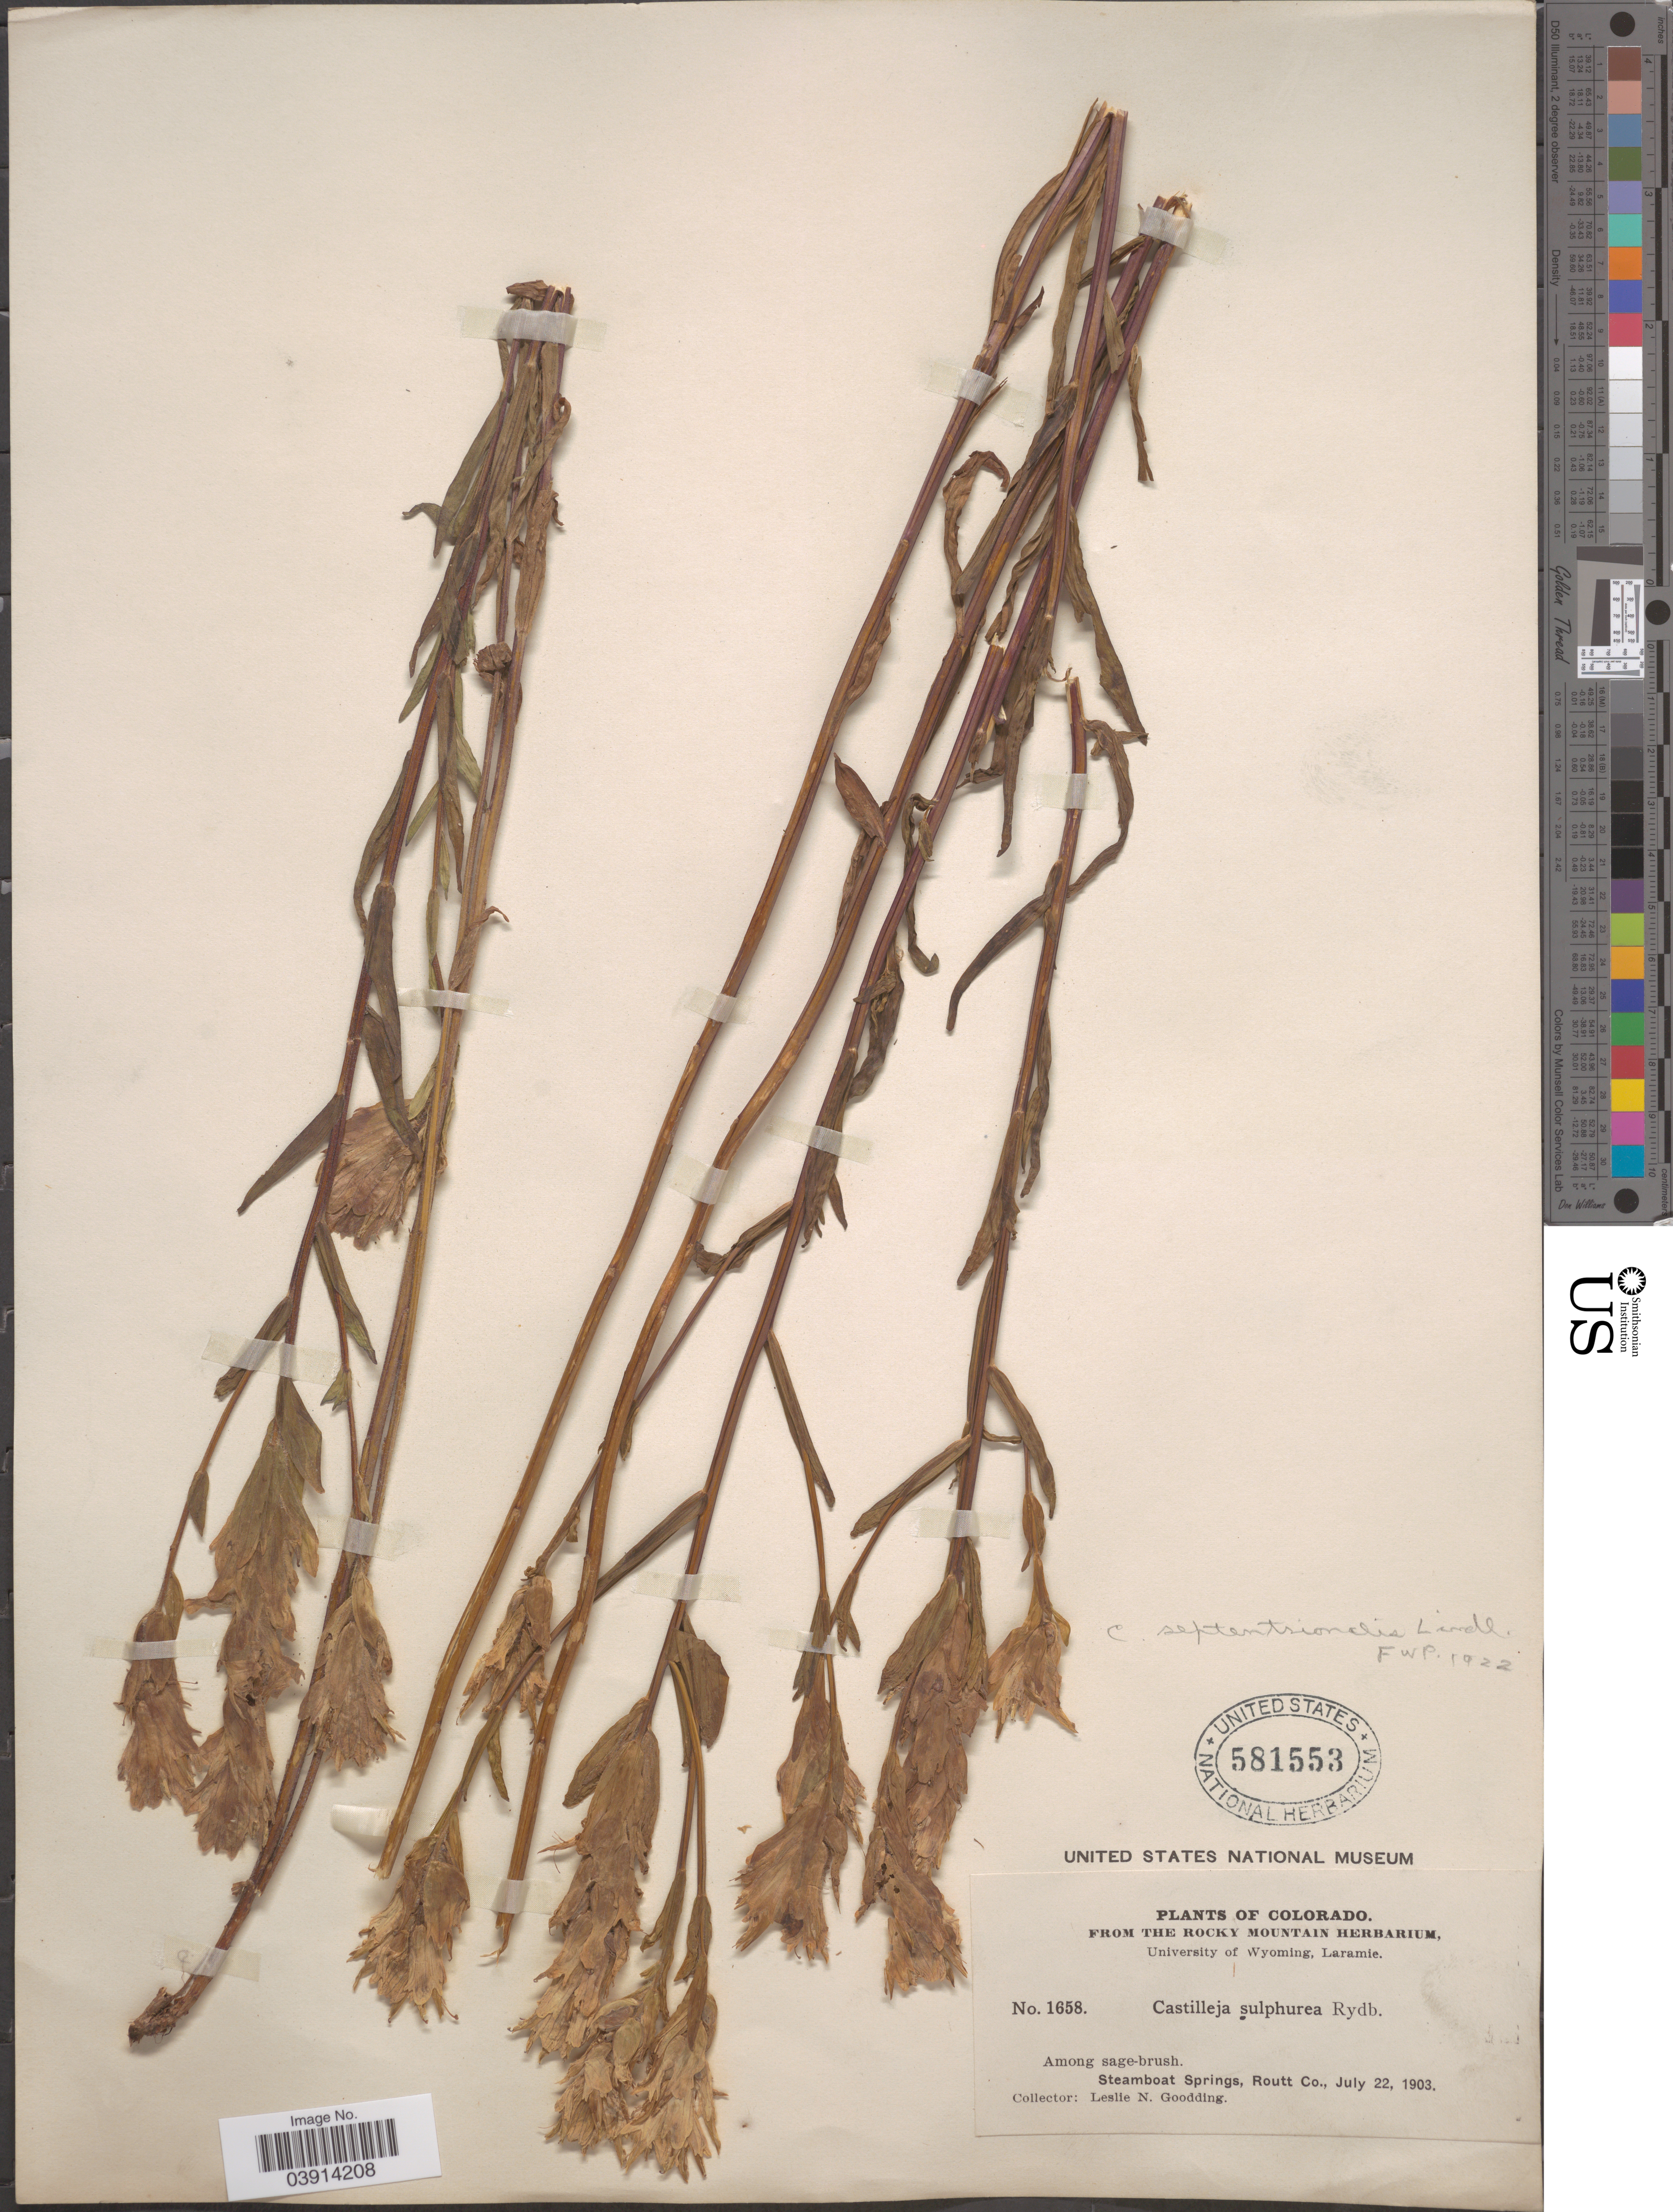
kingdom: Plantae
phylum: Tracheophyta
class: Magnoliopsida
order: Lamiales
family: Orobanchaceae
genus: Castilleja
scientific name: Castilleja septentrionalis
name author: Lindl.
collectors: L. N. Goodding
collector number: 1658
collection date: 1903-07-22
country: United States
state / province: Colorado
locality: Steamboat Springs, Routt Co.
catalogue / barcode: US 581553